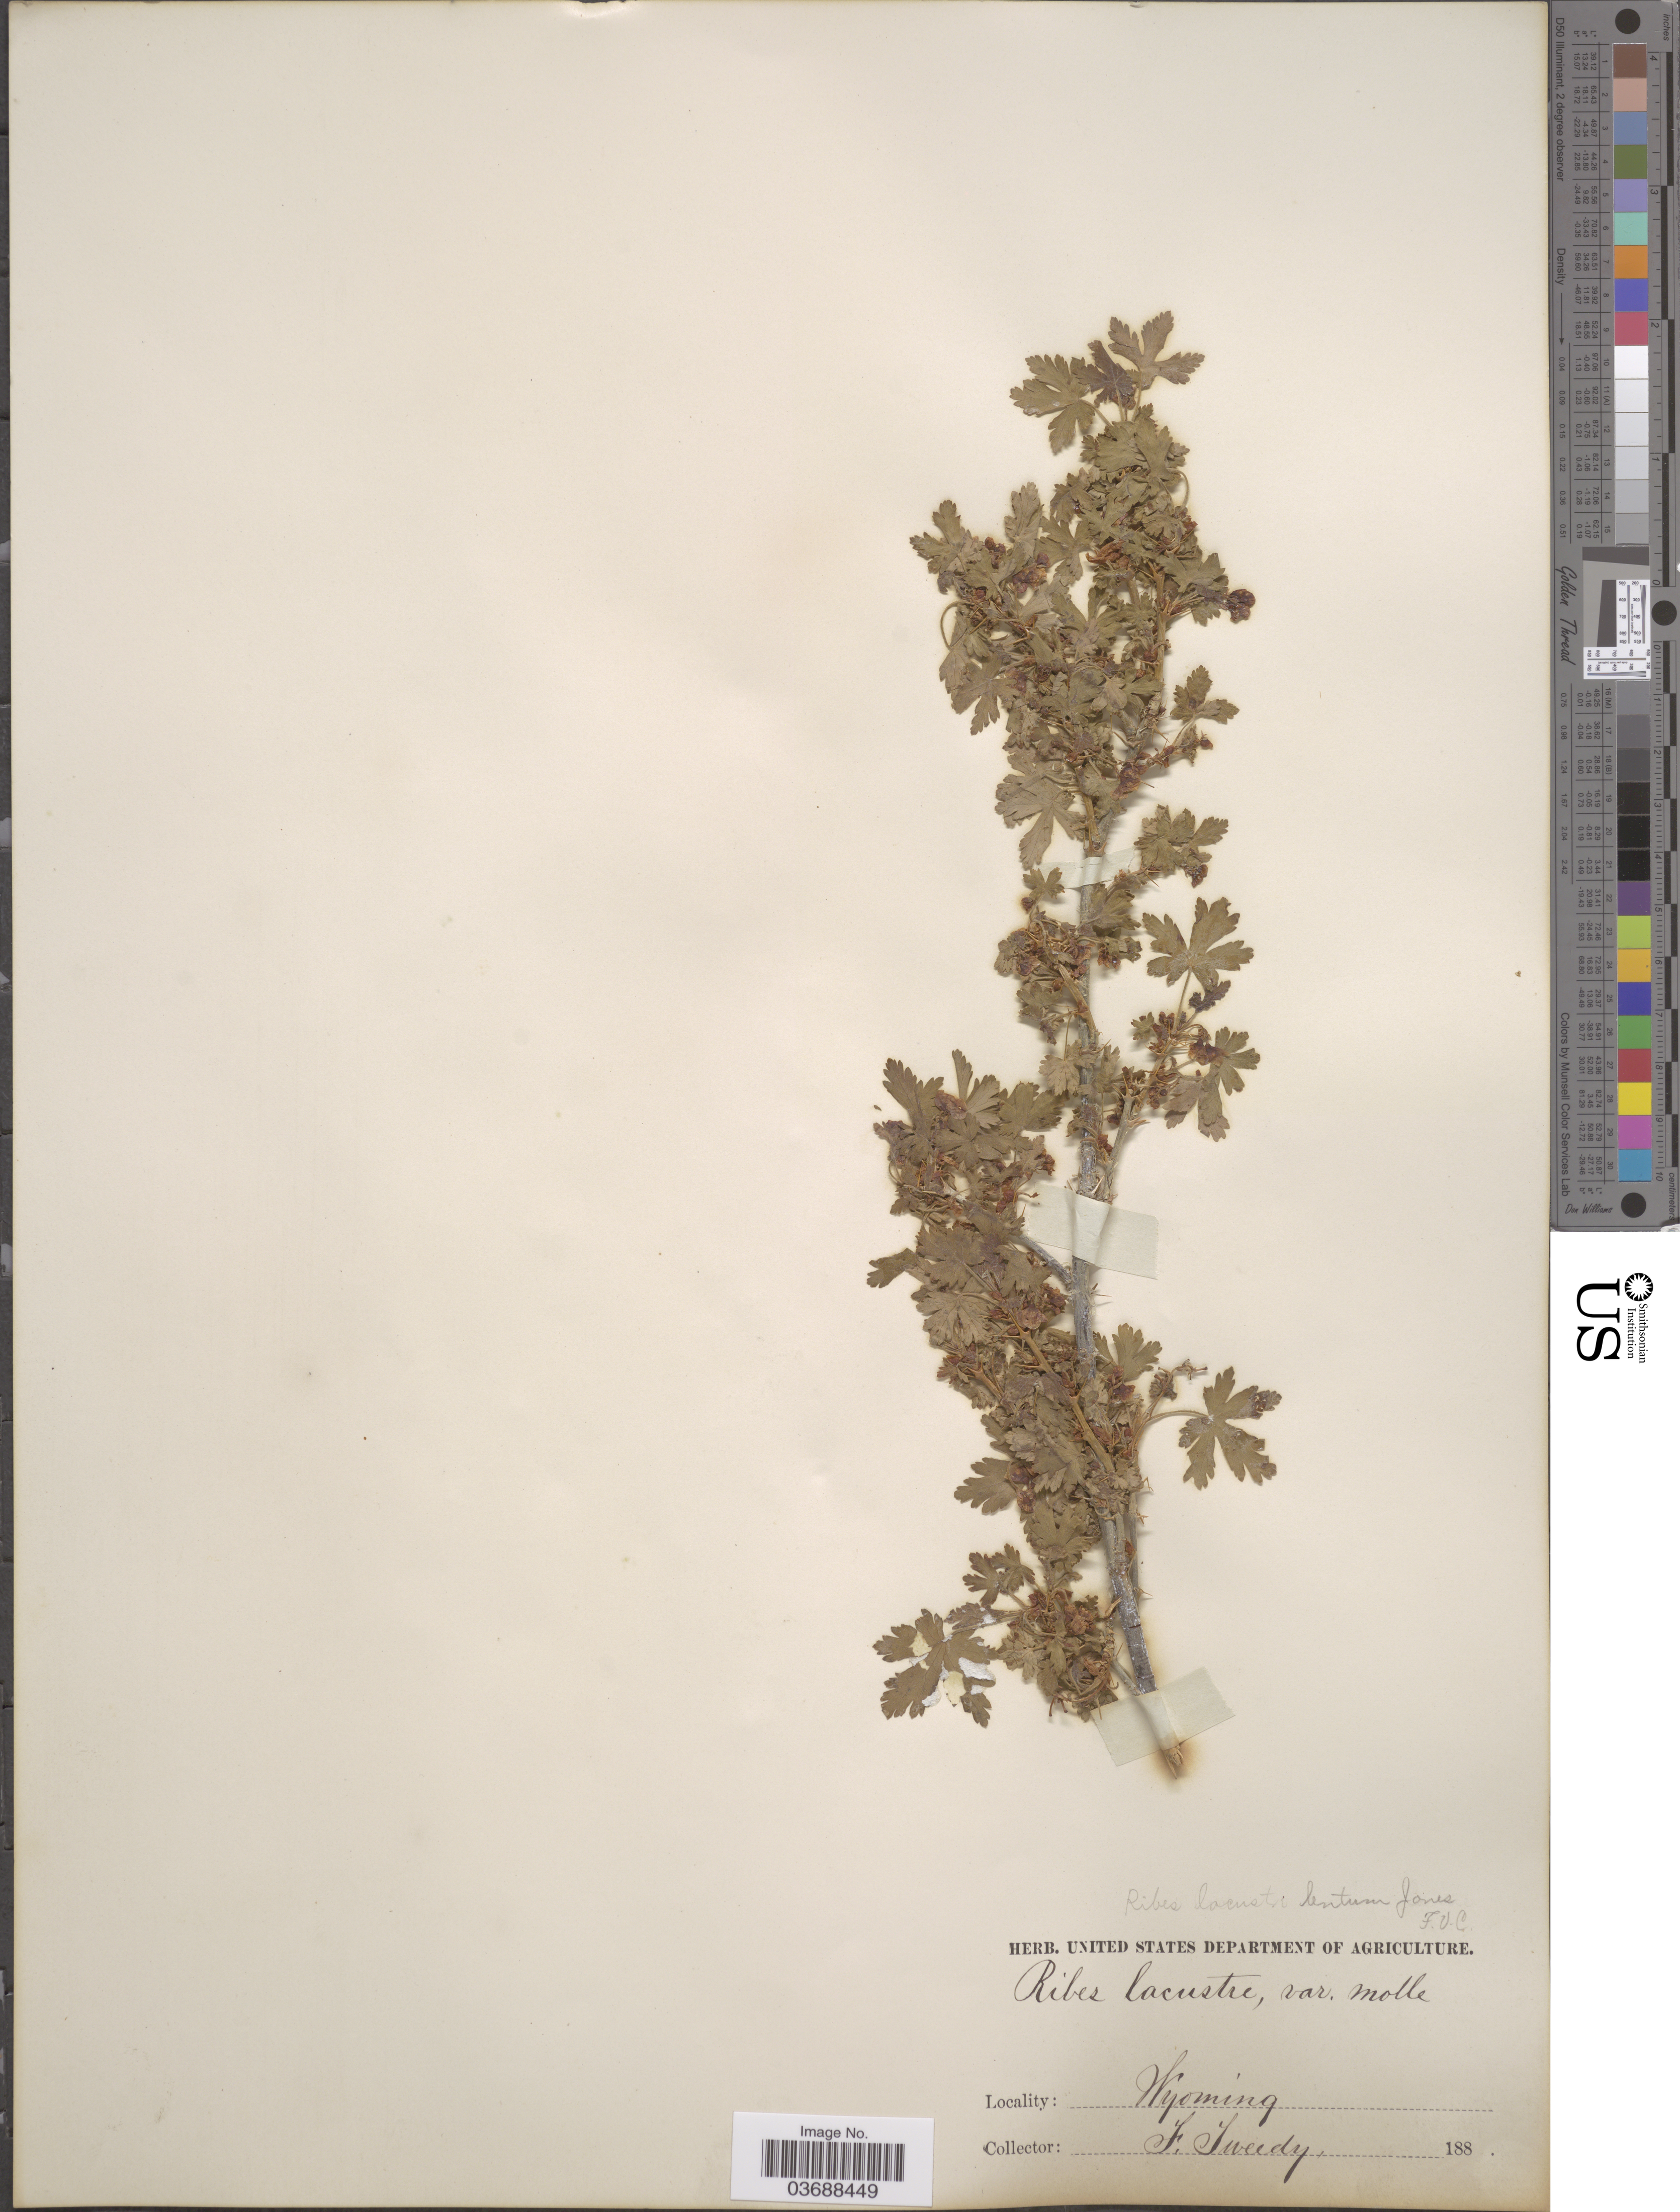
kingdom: Plantae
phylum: Tracheophyta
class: Magnoliopsida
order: Saxifragales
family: Grossulariaceae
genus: Ribes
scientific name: Ribes montigenum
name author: McClatchie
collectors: F. Tweedy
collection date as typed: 188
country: United States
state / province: Wyoming